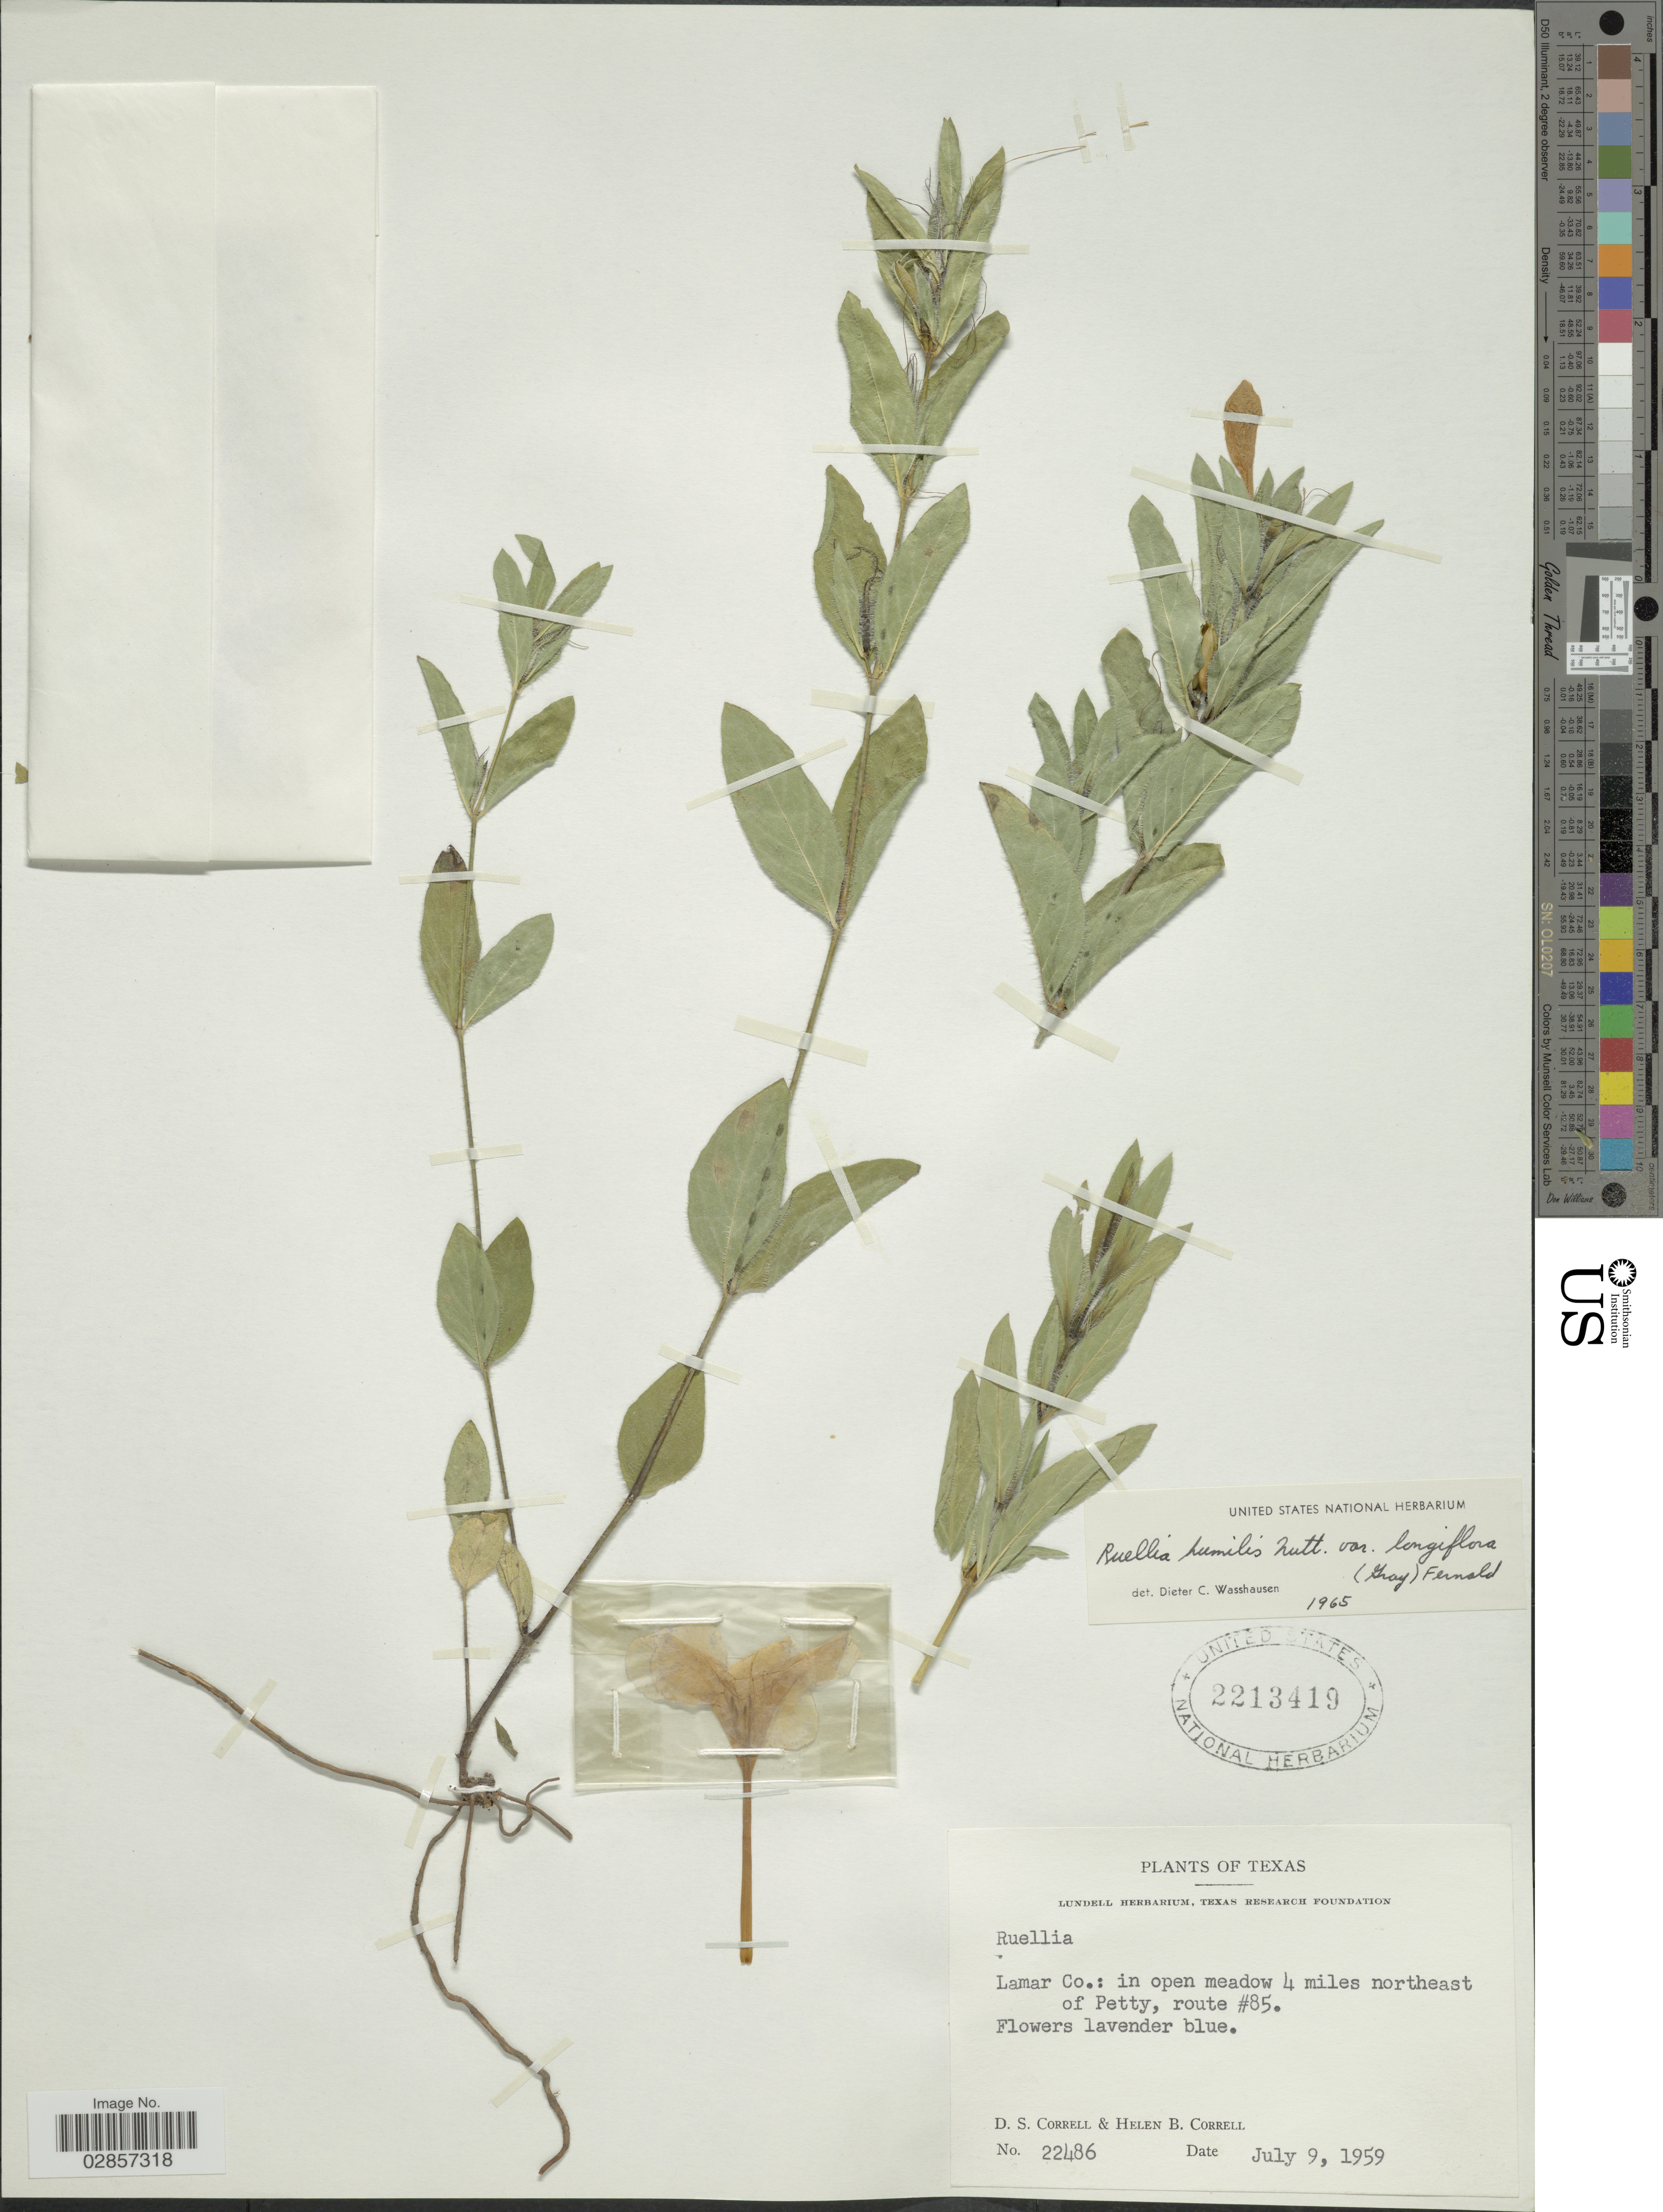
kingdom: Plantae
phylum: Tracheophyta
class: Magnoliopsida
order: Lamiales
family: Acanthaceae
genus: Ruellia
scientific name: Ruellia humilis var. longiflora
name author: (A. Gray) Fernald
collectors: D. S. Correll & H. Correll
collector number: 22486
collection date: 1959-07-09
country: United States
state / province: Texas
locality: Lamar Co.: in open meadow 4 miles northeast of Petty, route #85.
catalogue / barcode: US 2213419